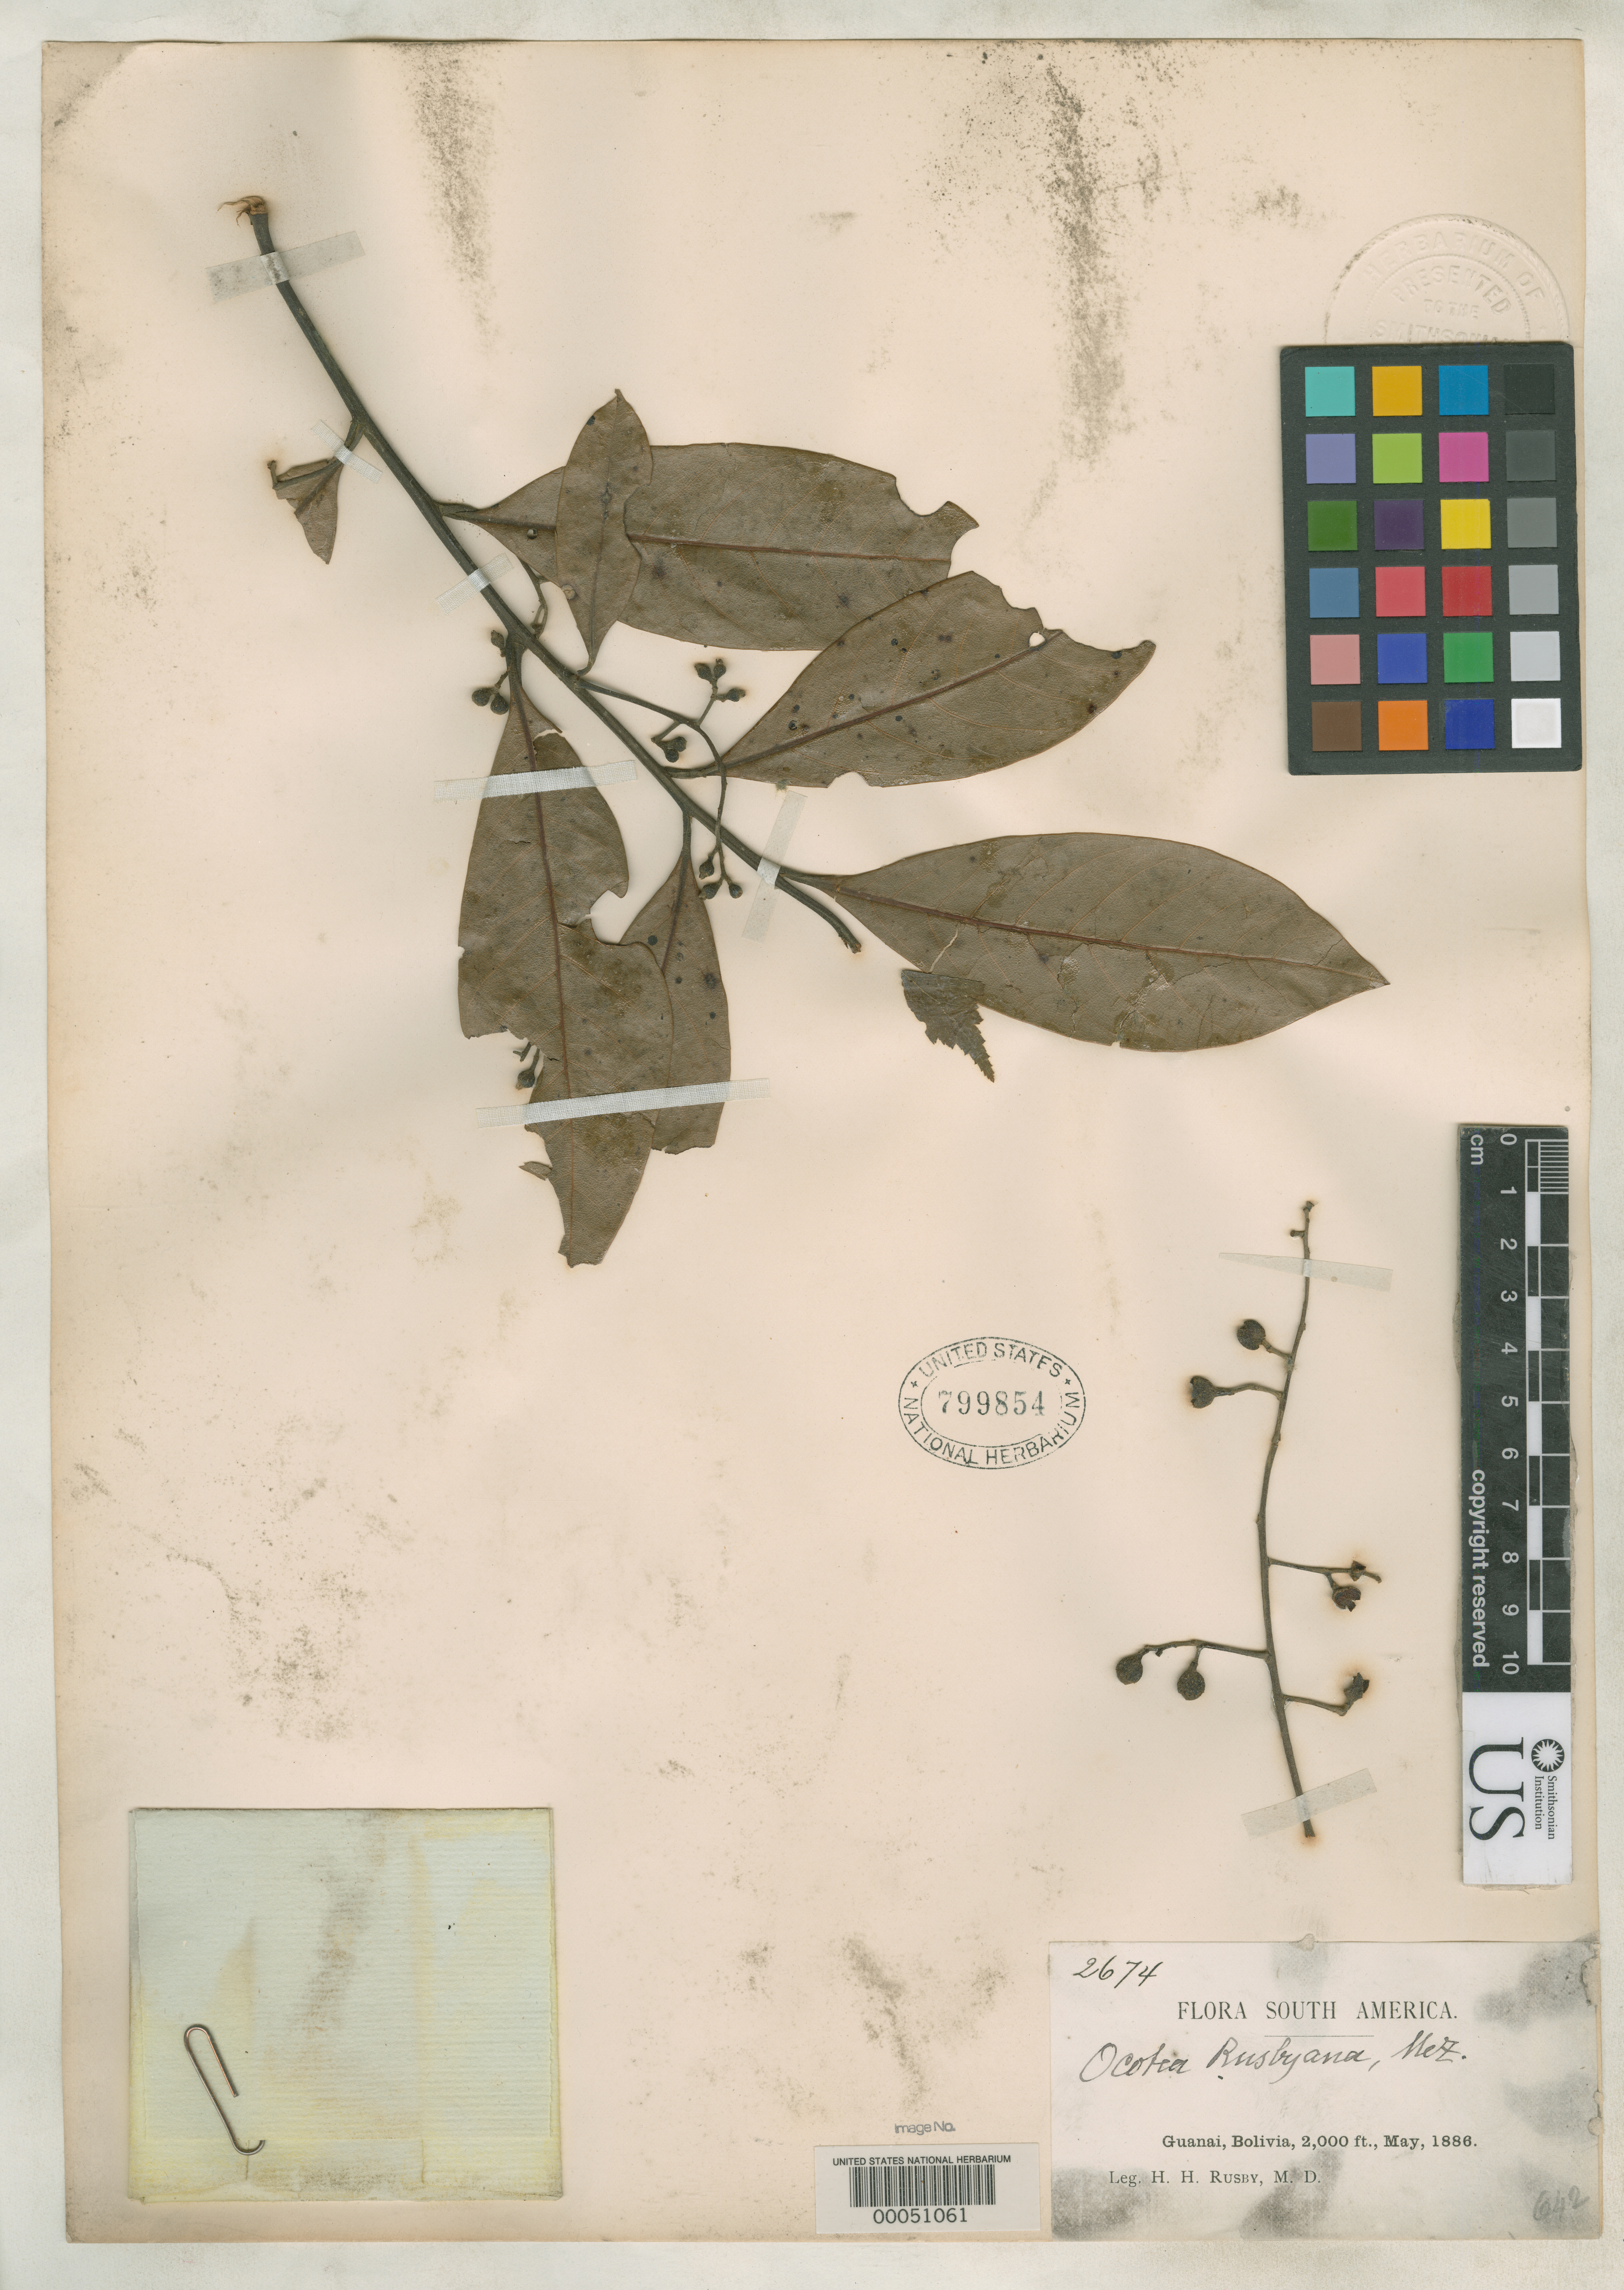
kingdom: Plantae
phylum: Tracheophyta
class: Magnoliopsida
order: Laurales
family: Lauraceae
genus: Ocotea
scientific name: Ocotea rusbyana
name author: Mez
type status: Isosyntype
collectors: H. H. Rusby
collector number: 2674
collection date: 1886-05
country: Bolivia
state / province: La Páz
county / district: Larecaja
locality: Guanay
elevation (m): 610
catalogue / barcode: US 799854